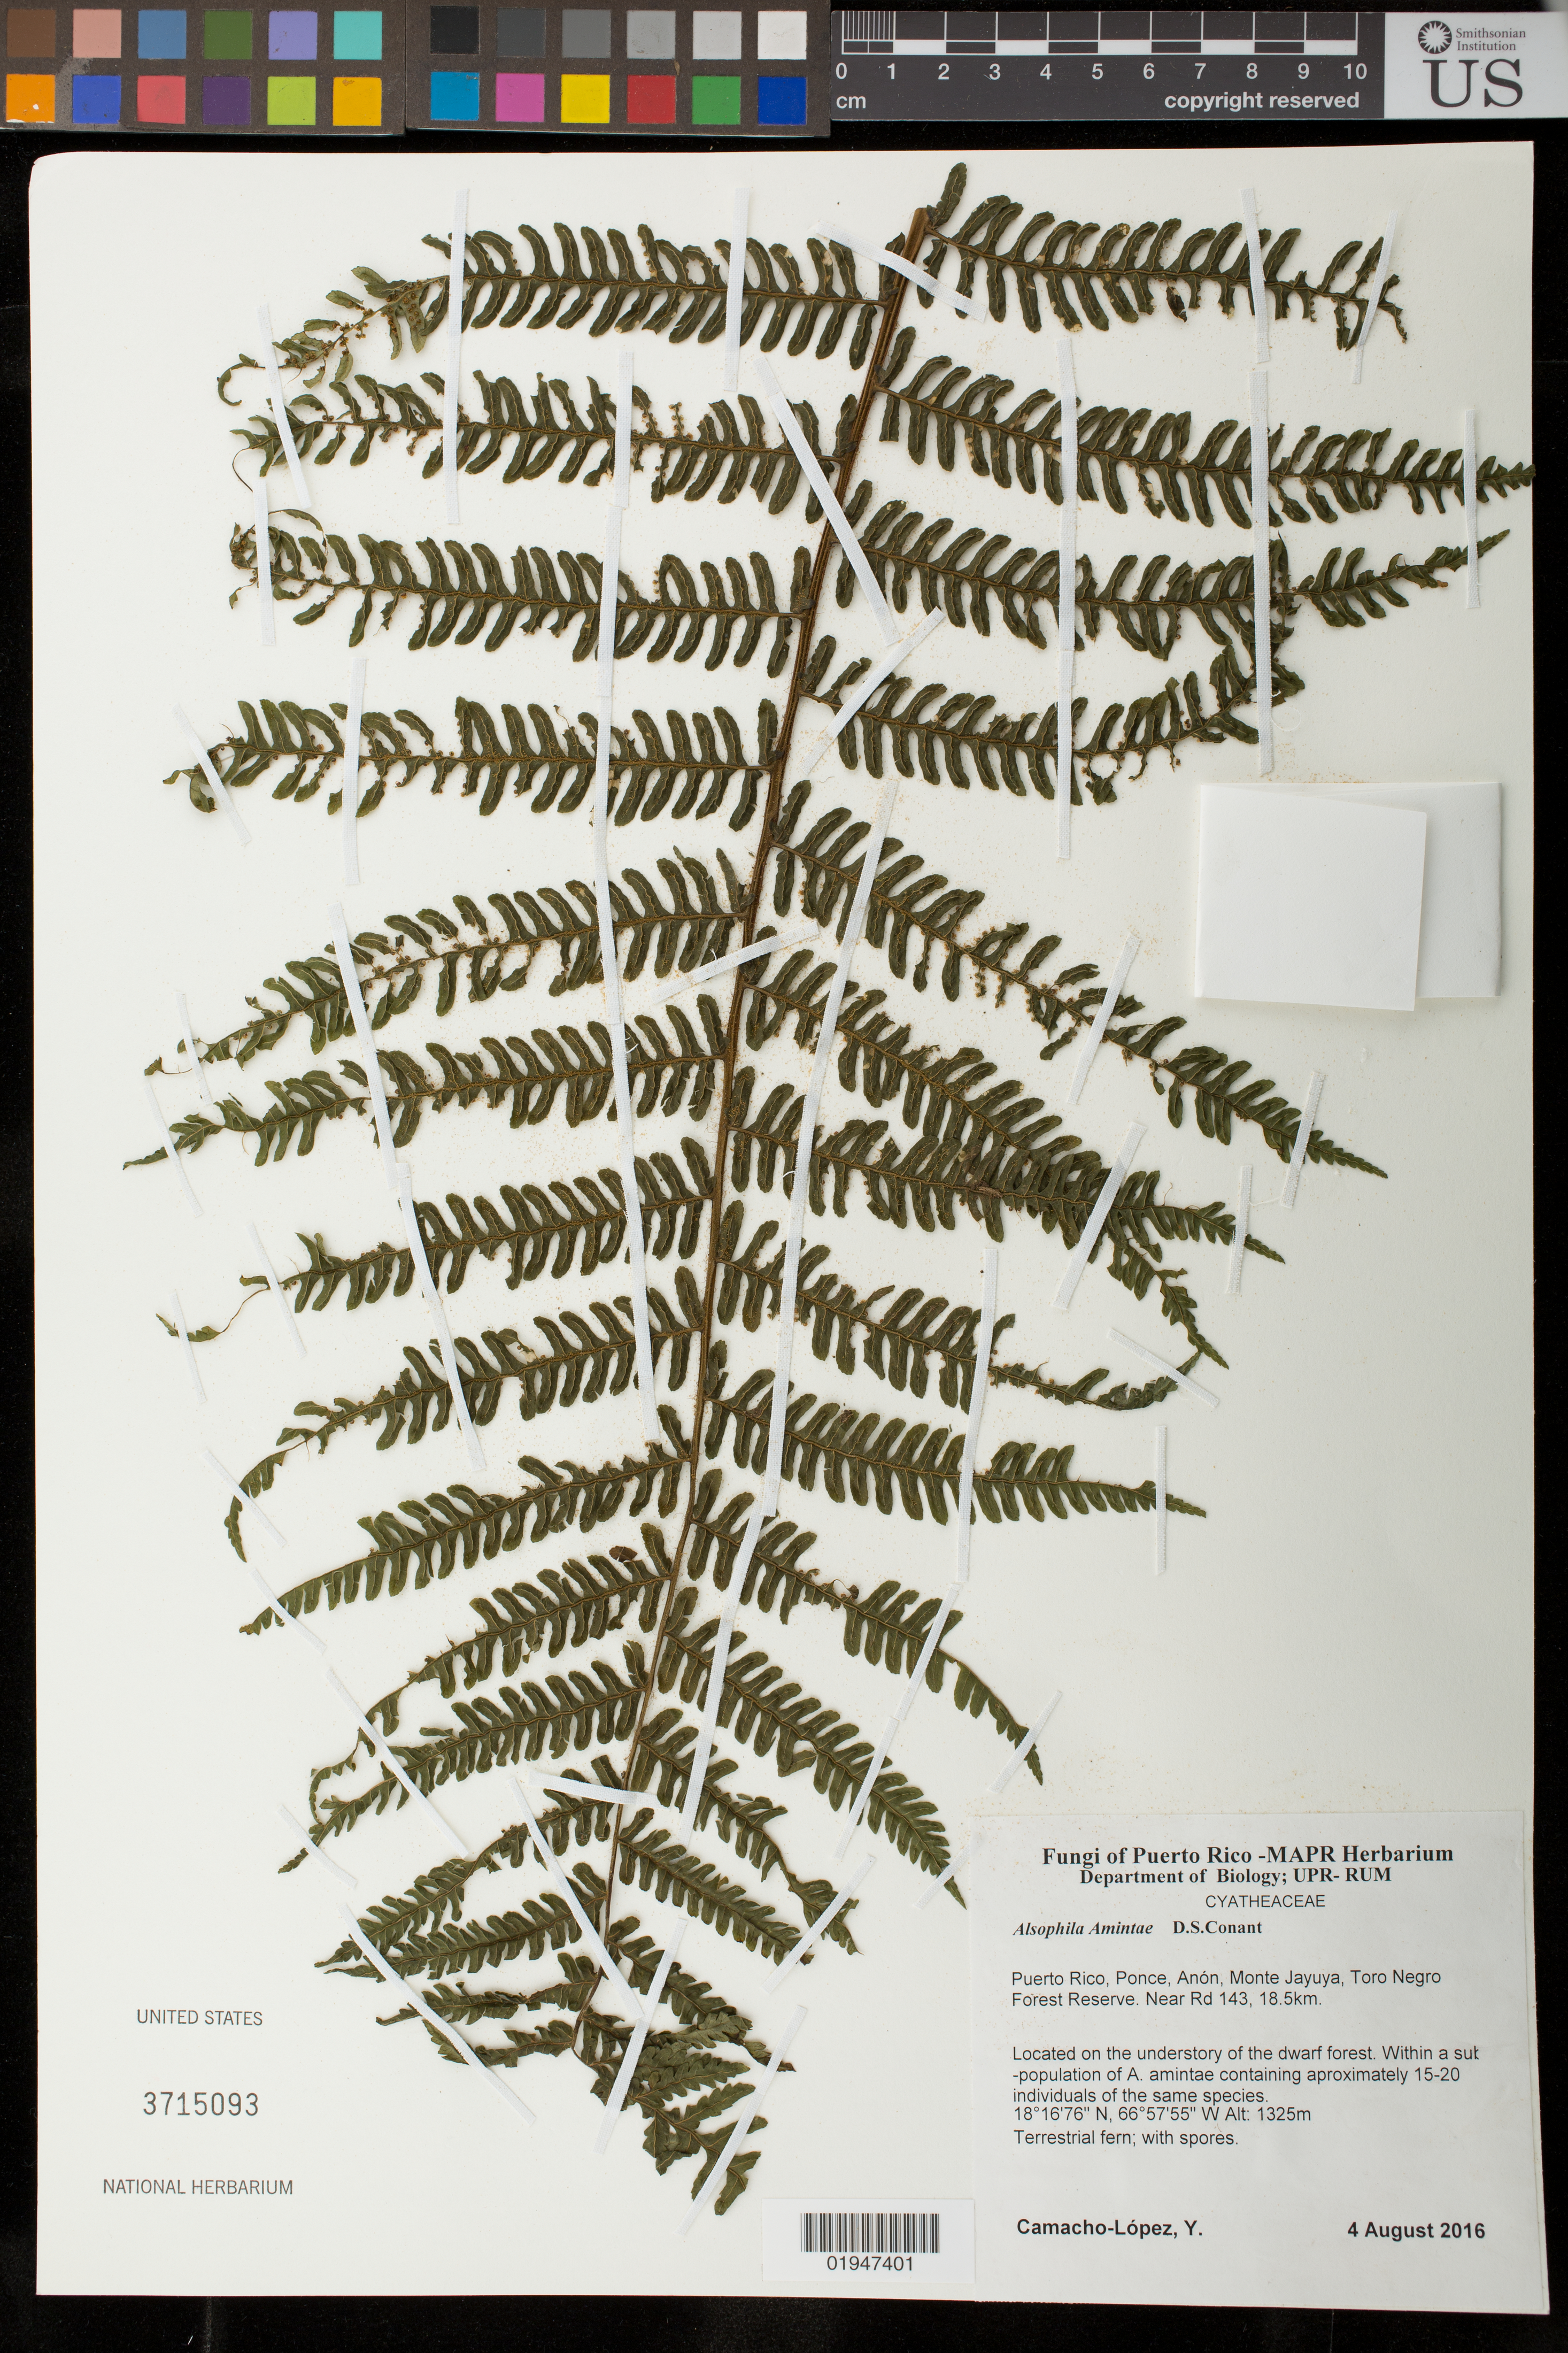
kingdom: Plantae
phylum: Tracheophyta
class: Polypodiopsida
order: Cyatheales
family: Cyatheaceae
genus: Alsophila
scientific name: Alsophila amintae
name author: D.S. Conant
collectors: Y. Camacho-López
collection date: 2016-08-04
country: Puerto Rico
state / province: Ponce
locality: Anón, Monte Jayuya, Toro Negro Forest Reserve. Near Rd 143, 18.5 km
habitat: Located on the understory of the dwarf forest. Within a sub-population of A. amintae containing approximately 15-20 individuals of the same species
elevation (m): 1325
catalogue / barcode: US 3715093